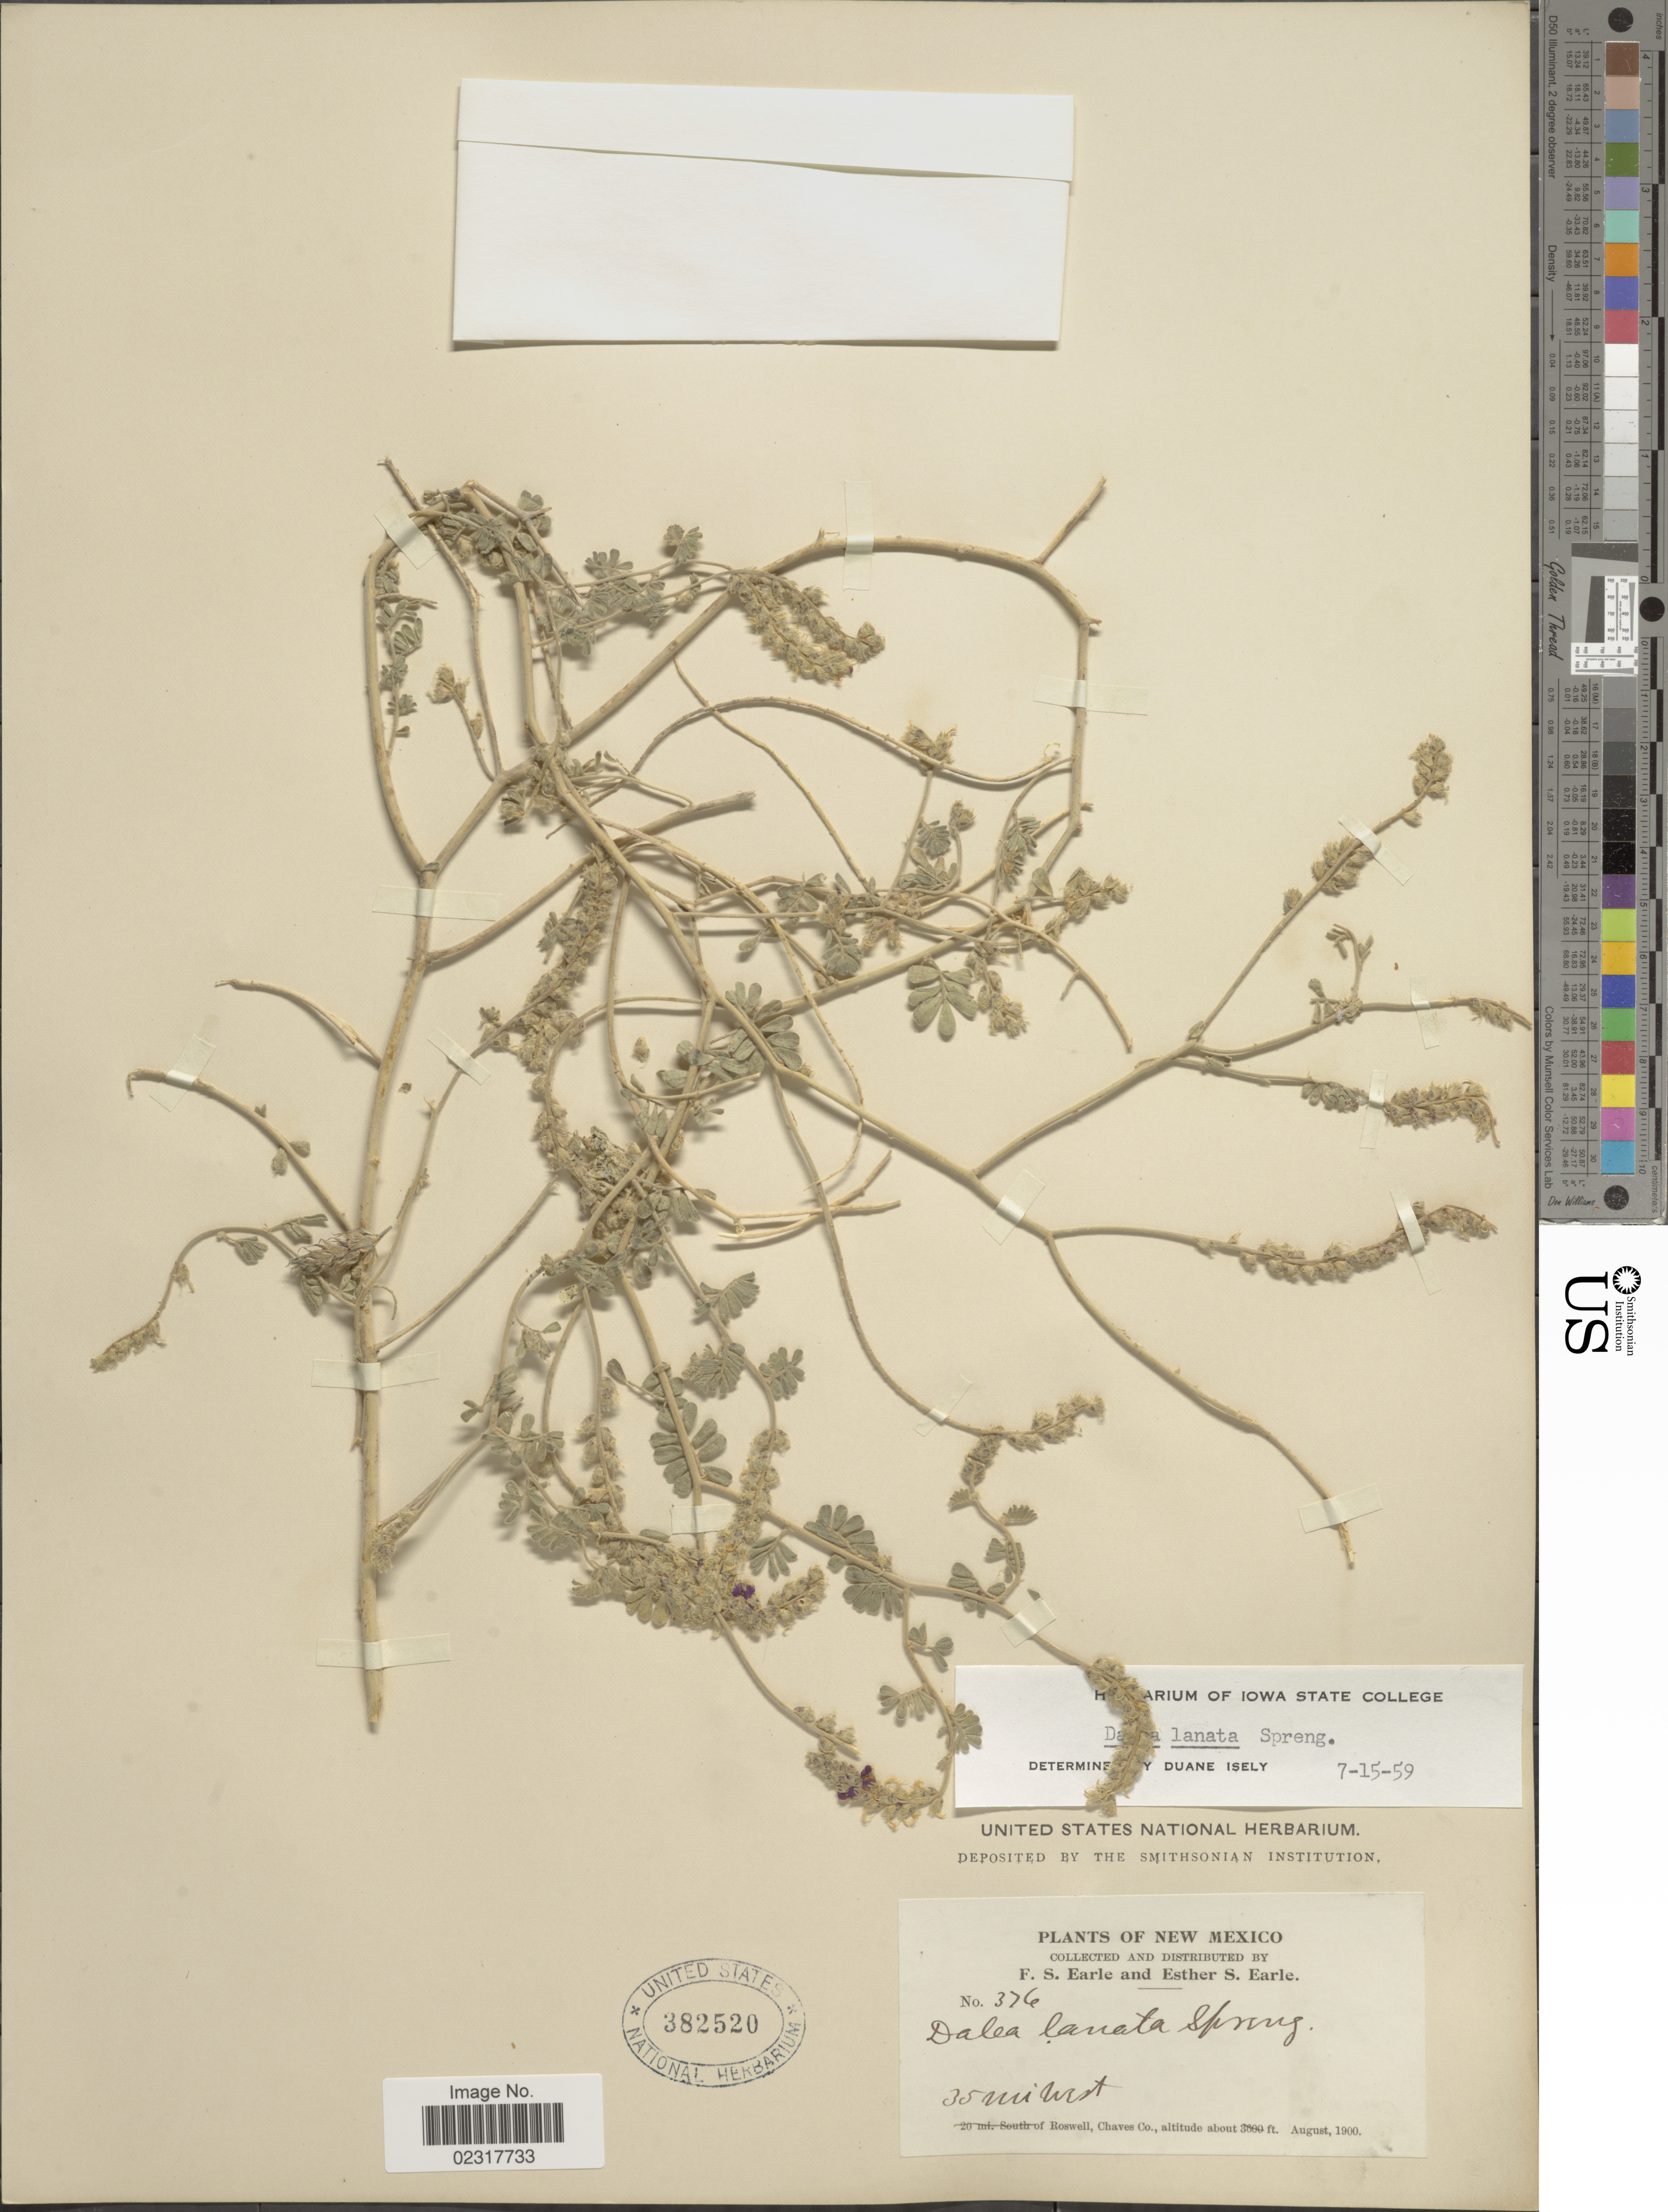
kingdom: Plantae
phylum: Tracheophyta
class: Magnoliopsida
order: Fabales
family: Fabaceae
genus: Dalea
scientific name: Dalea lanata var. lanata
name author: Spreng.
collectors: F. S. Earle & E. S. Earle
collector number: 376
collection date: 1900-08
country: United States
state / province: New Mexico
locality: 35 mi west Roswell, Chaves Co.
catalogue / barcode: US 382520